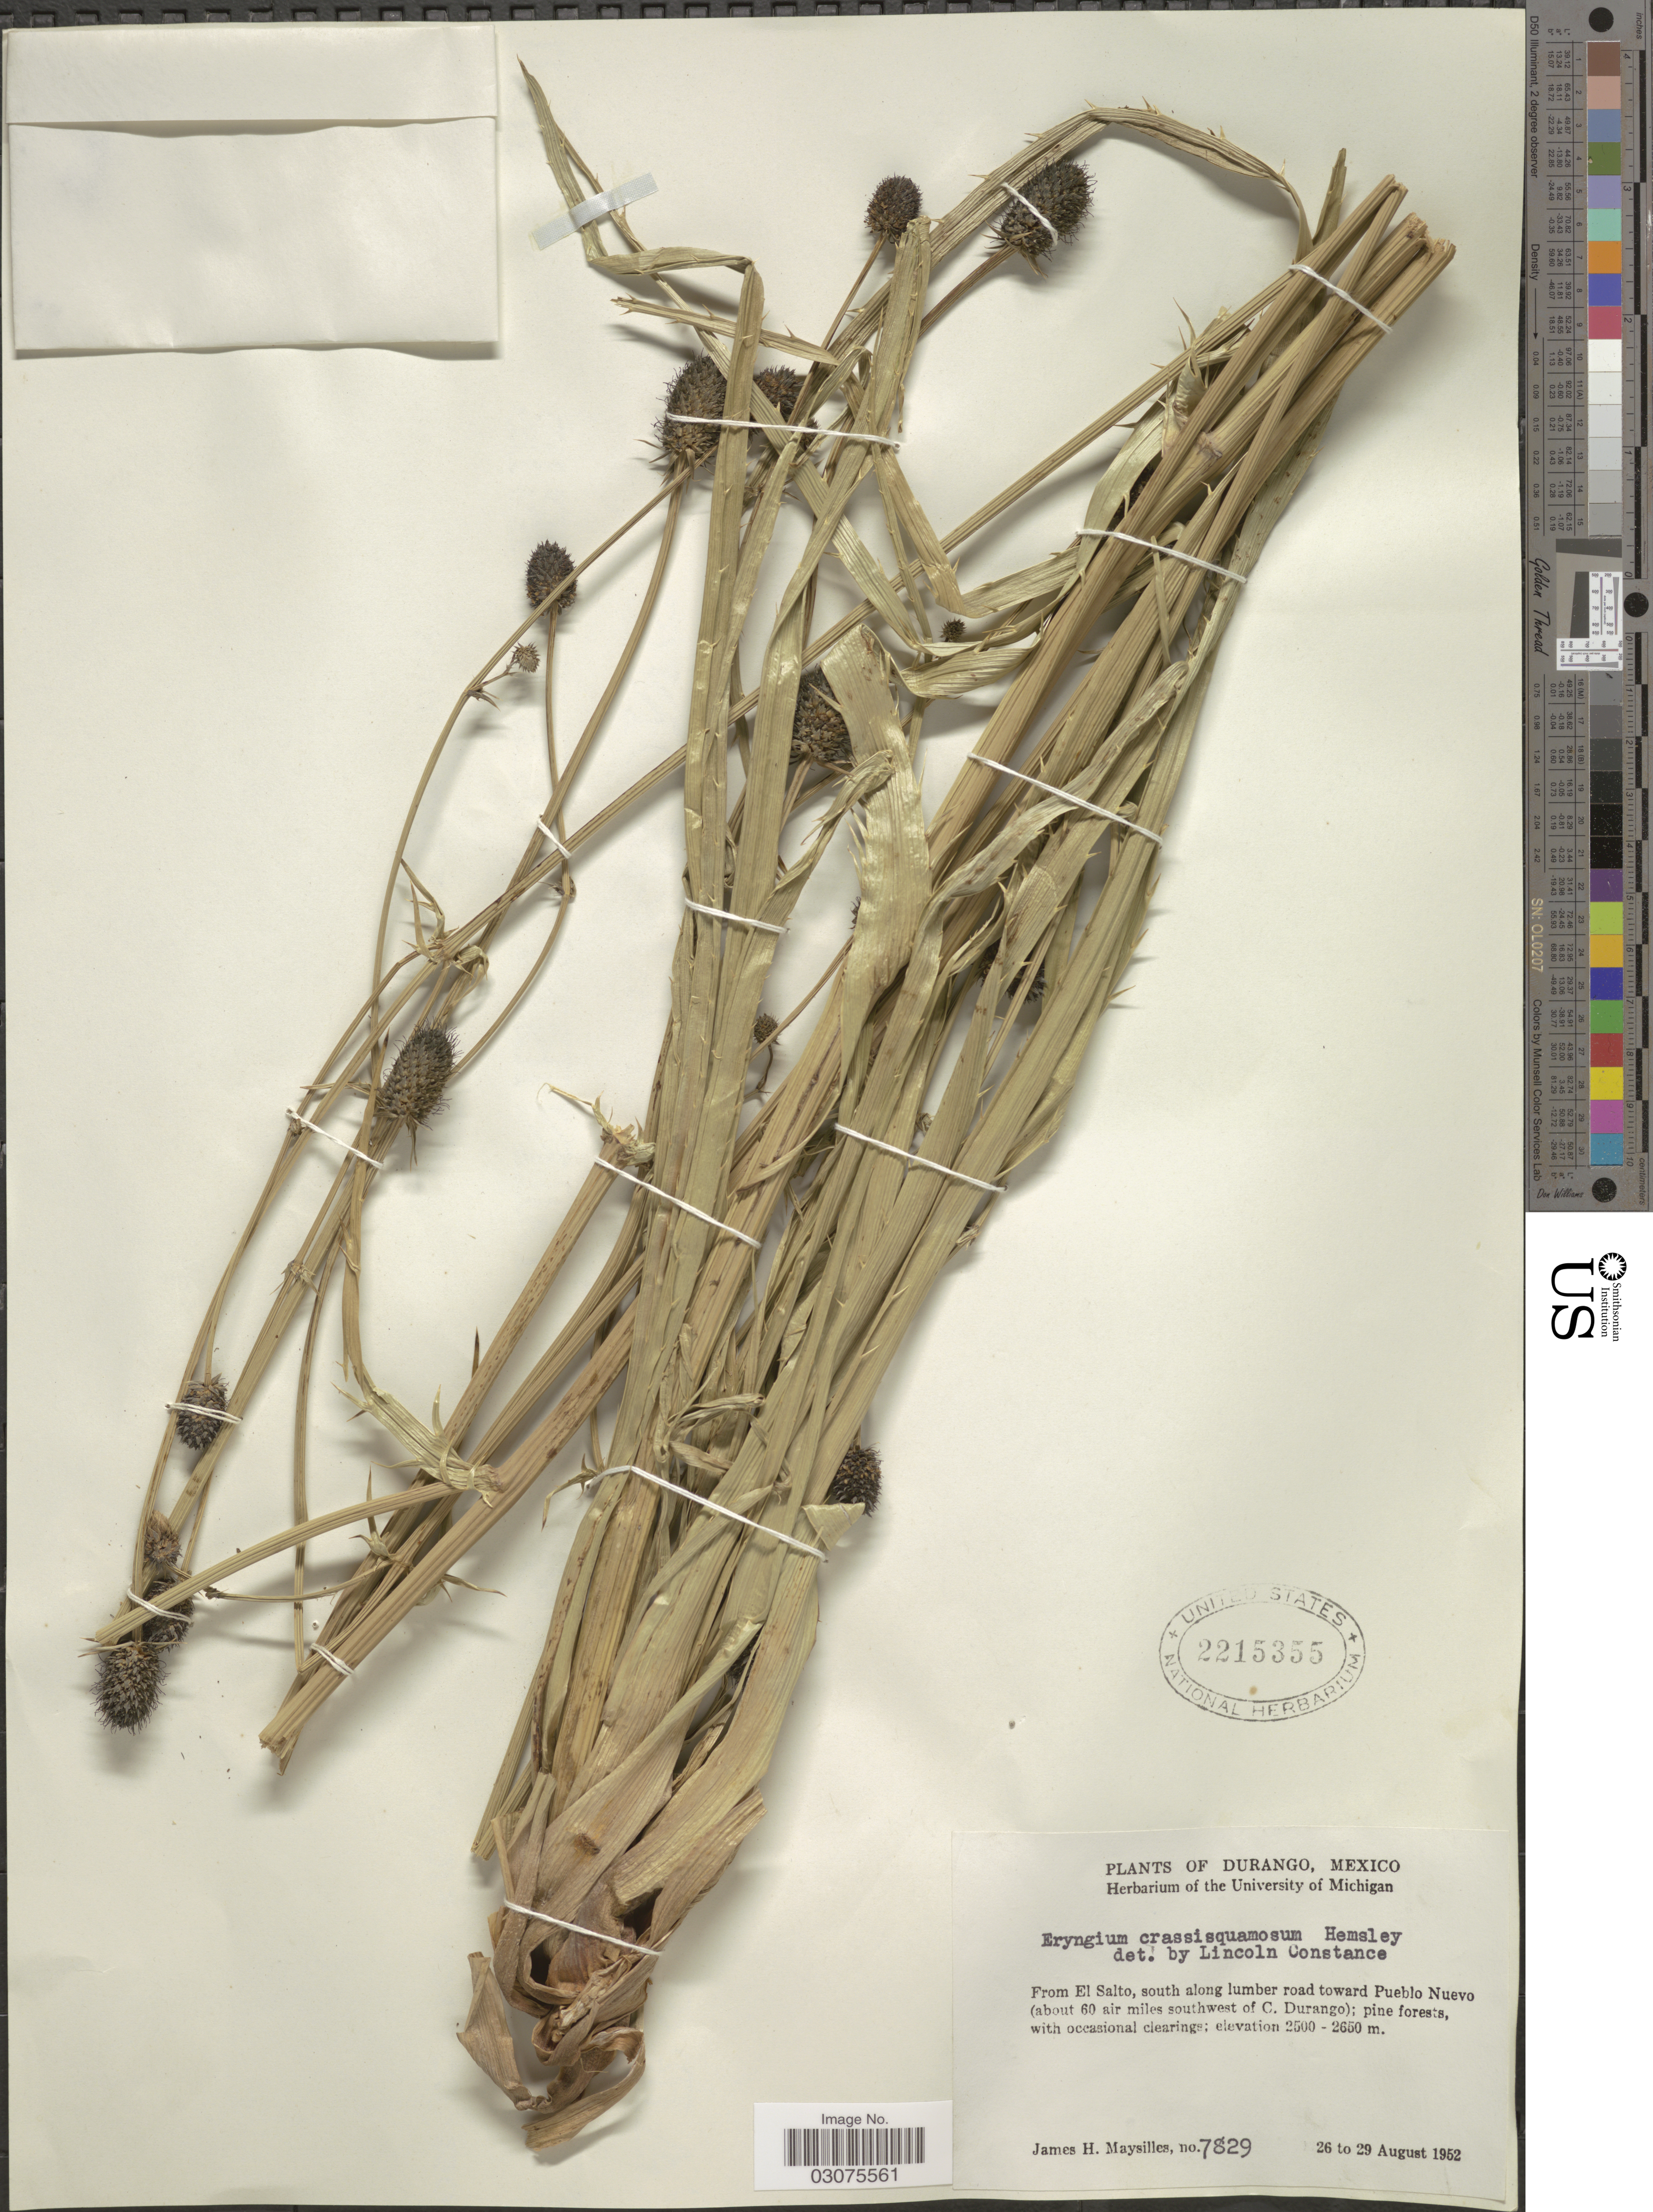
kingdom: Plantae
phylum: Tracheophyta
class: Magnoliopsida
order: Apiales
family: Apiaceae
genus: Eryngium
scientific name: Eryngium crassisquamosum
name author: Hemsl.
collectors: J. Maysilles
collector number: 7829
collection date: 1952-08-26/1952-08-29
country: Mexico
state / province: Durango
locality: From El Salto, south along lumber road toward Pueblo Nuevo (about 60 air miles southwest of C. Durango).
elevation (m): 2500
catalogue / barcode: US 2215355